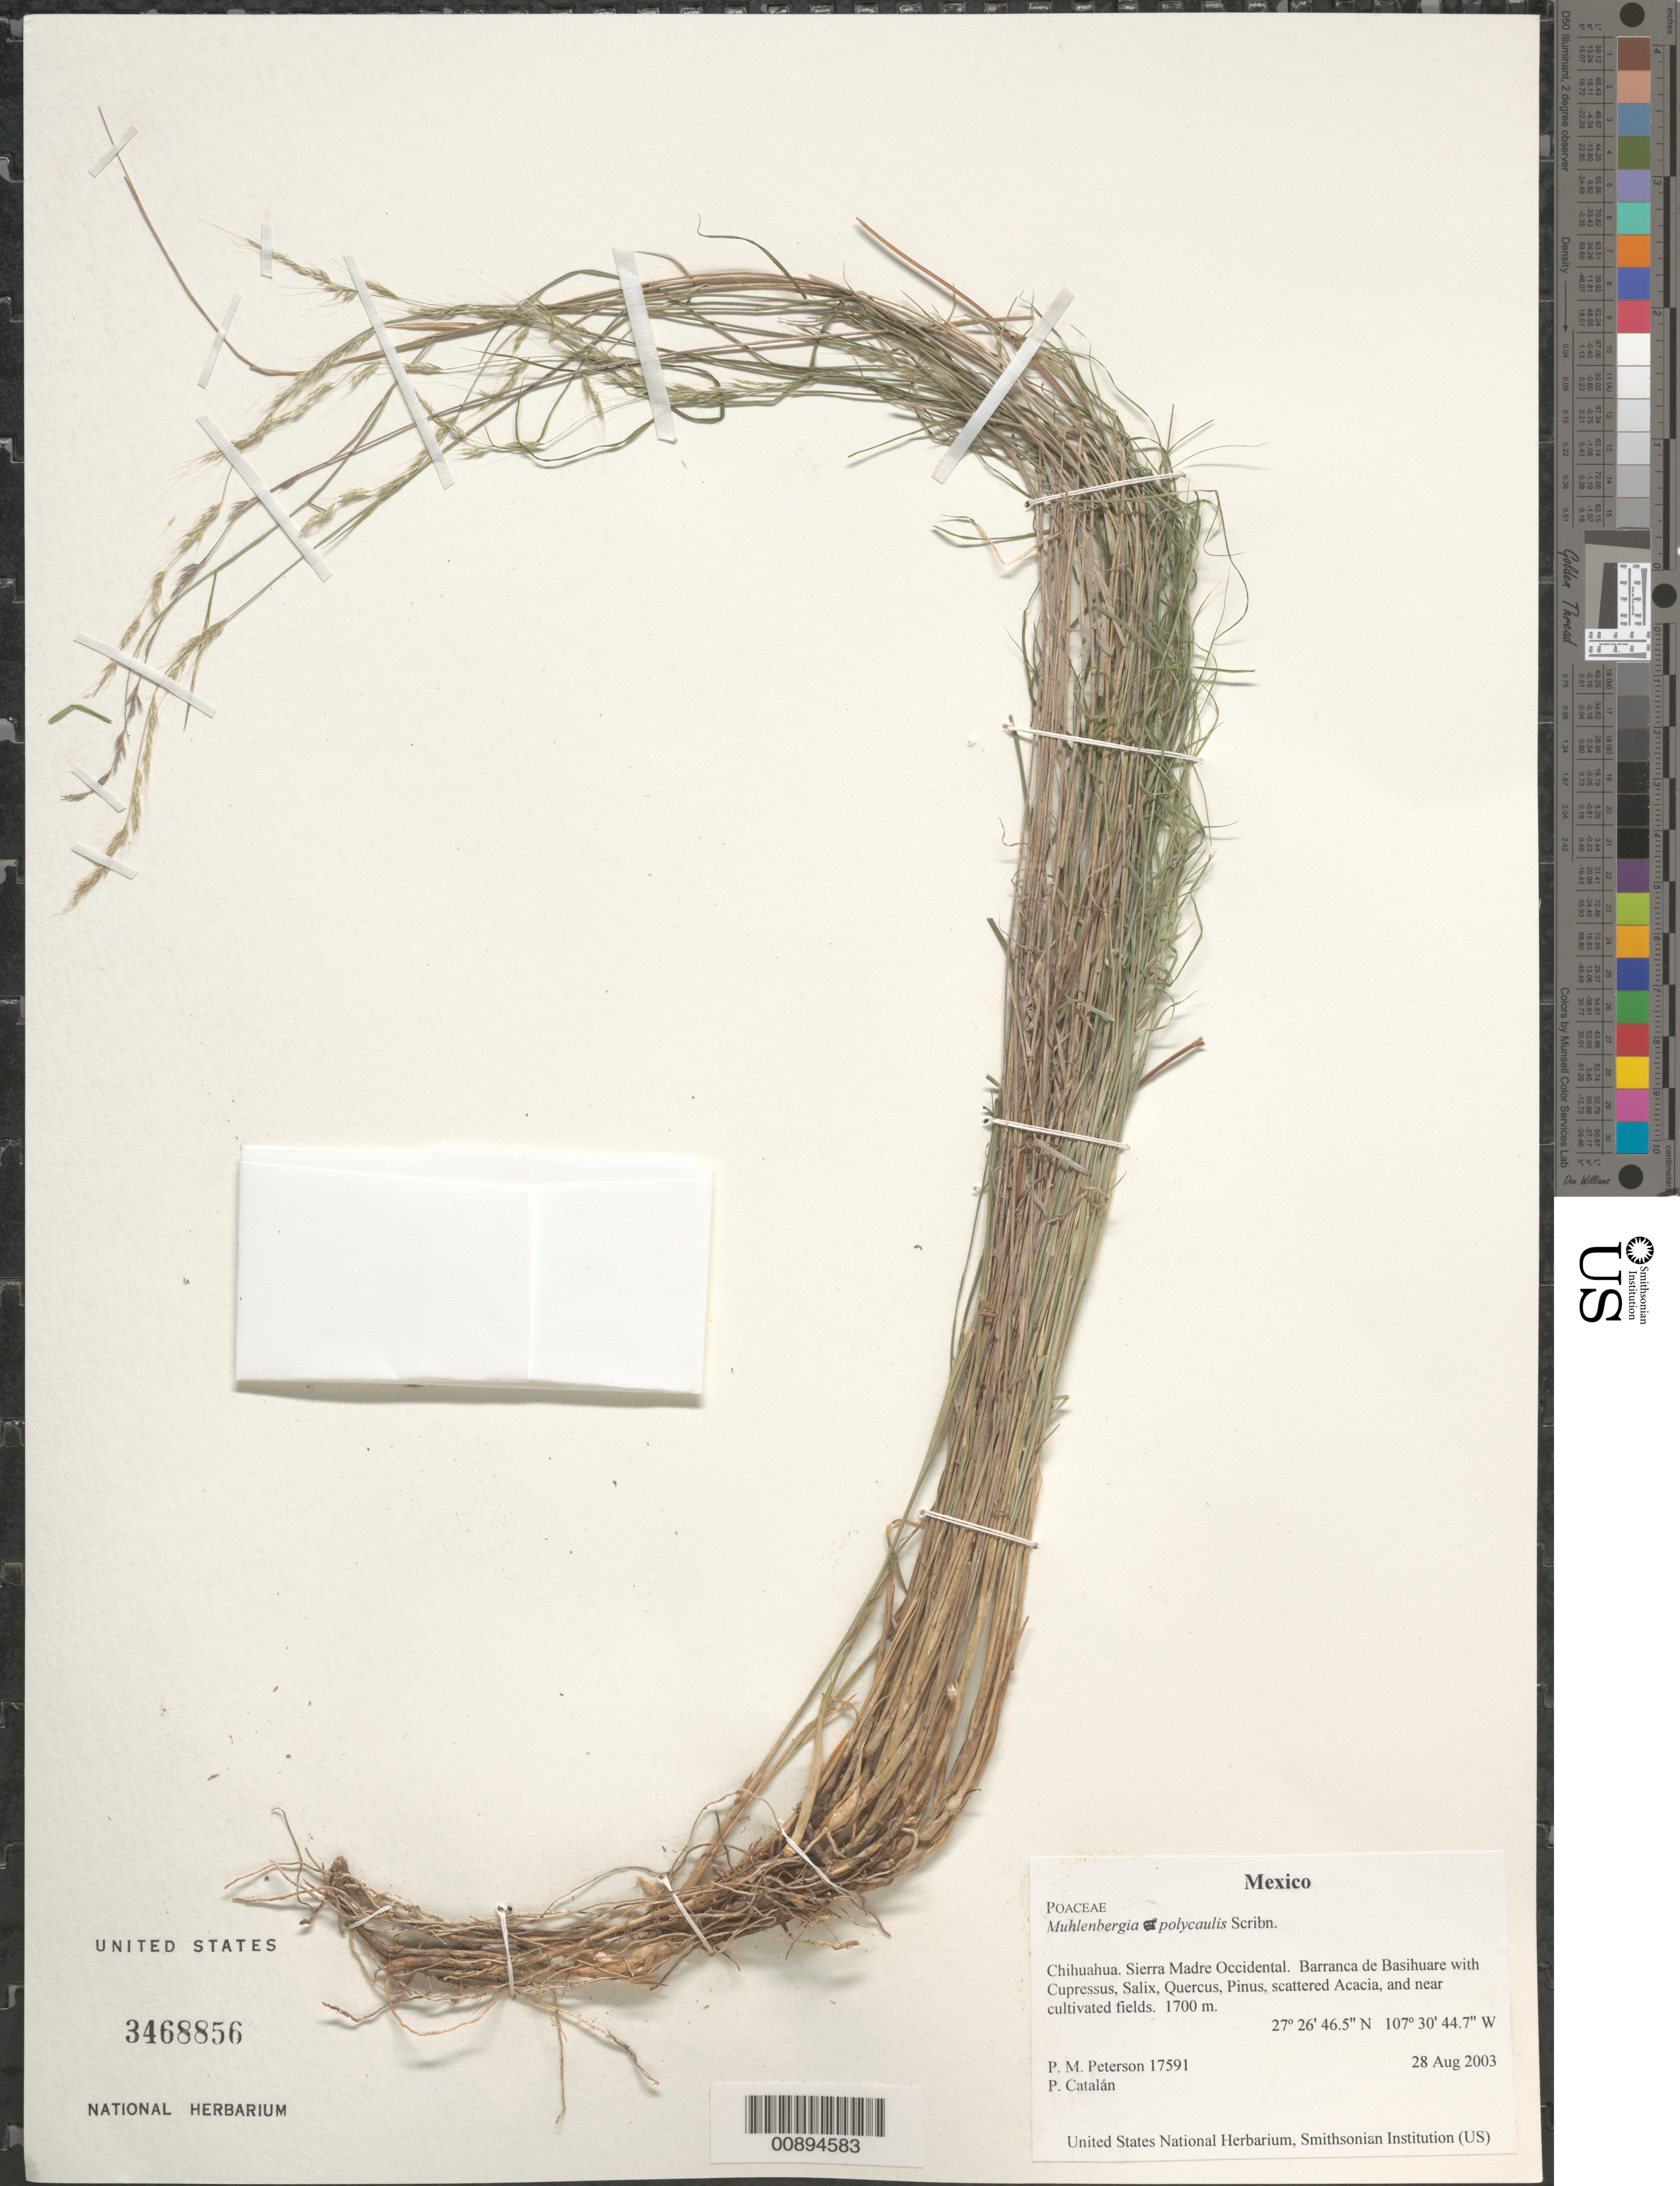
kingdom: Plantae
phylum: Tracheophyta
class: Liliopsida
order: Poales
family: Poaceae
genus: Muhlenbergia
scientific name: Muhlenbergia polycaulis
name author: Scribn.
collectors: P. M. Peterson & P. Catalán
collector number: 17591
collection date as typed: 28 Aug 2003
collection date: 2003-08-28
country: Mexico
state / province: Chihuahua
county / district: Sierra Madre Occidental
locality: Barranca de Basihuare with Cupressus, Salix, Quercus, Pinus, scattered Acacia, and near cultivated fields.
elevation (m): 1700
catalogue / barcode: US 3468856